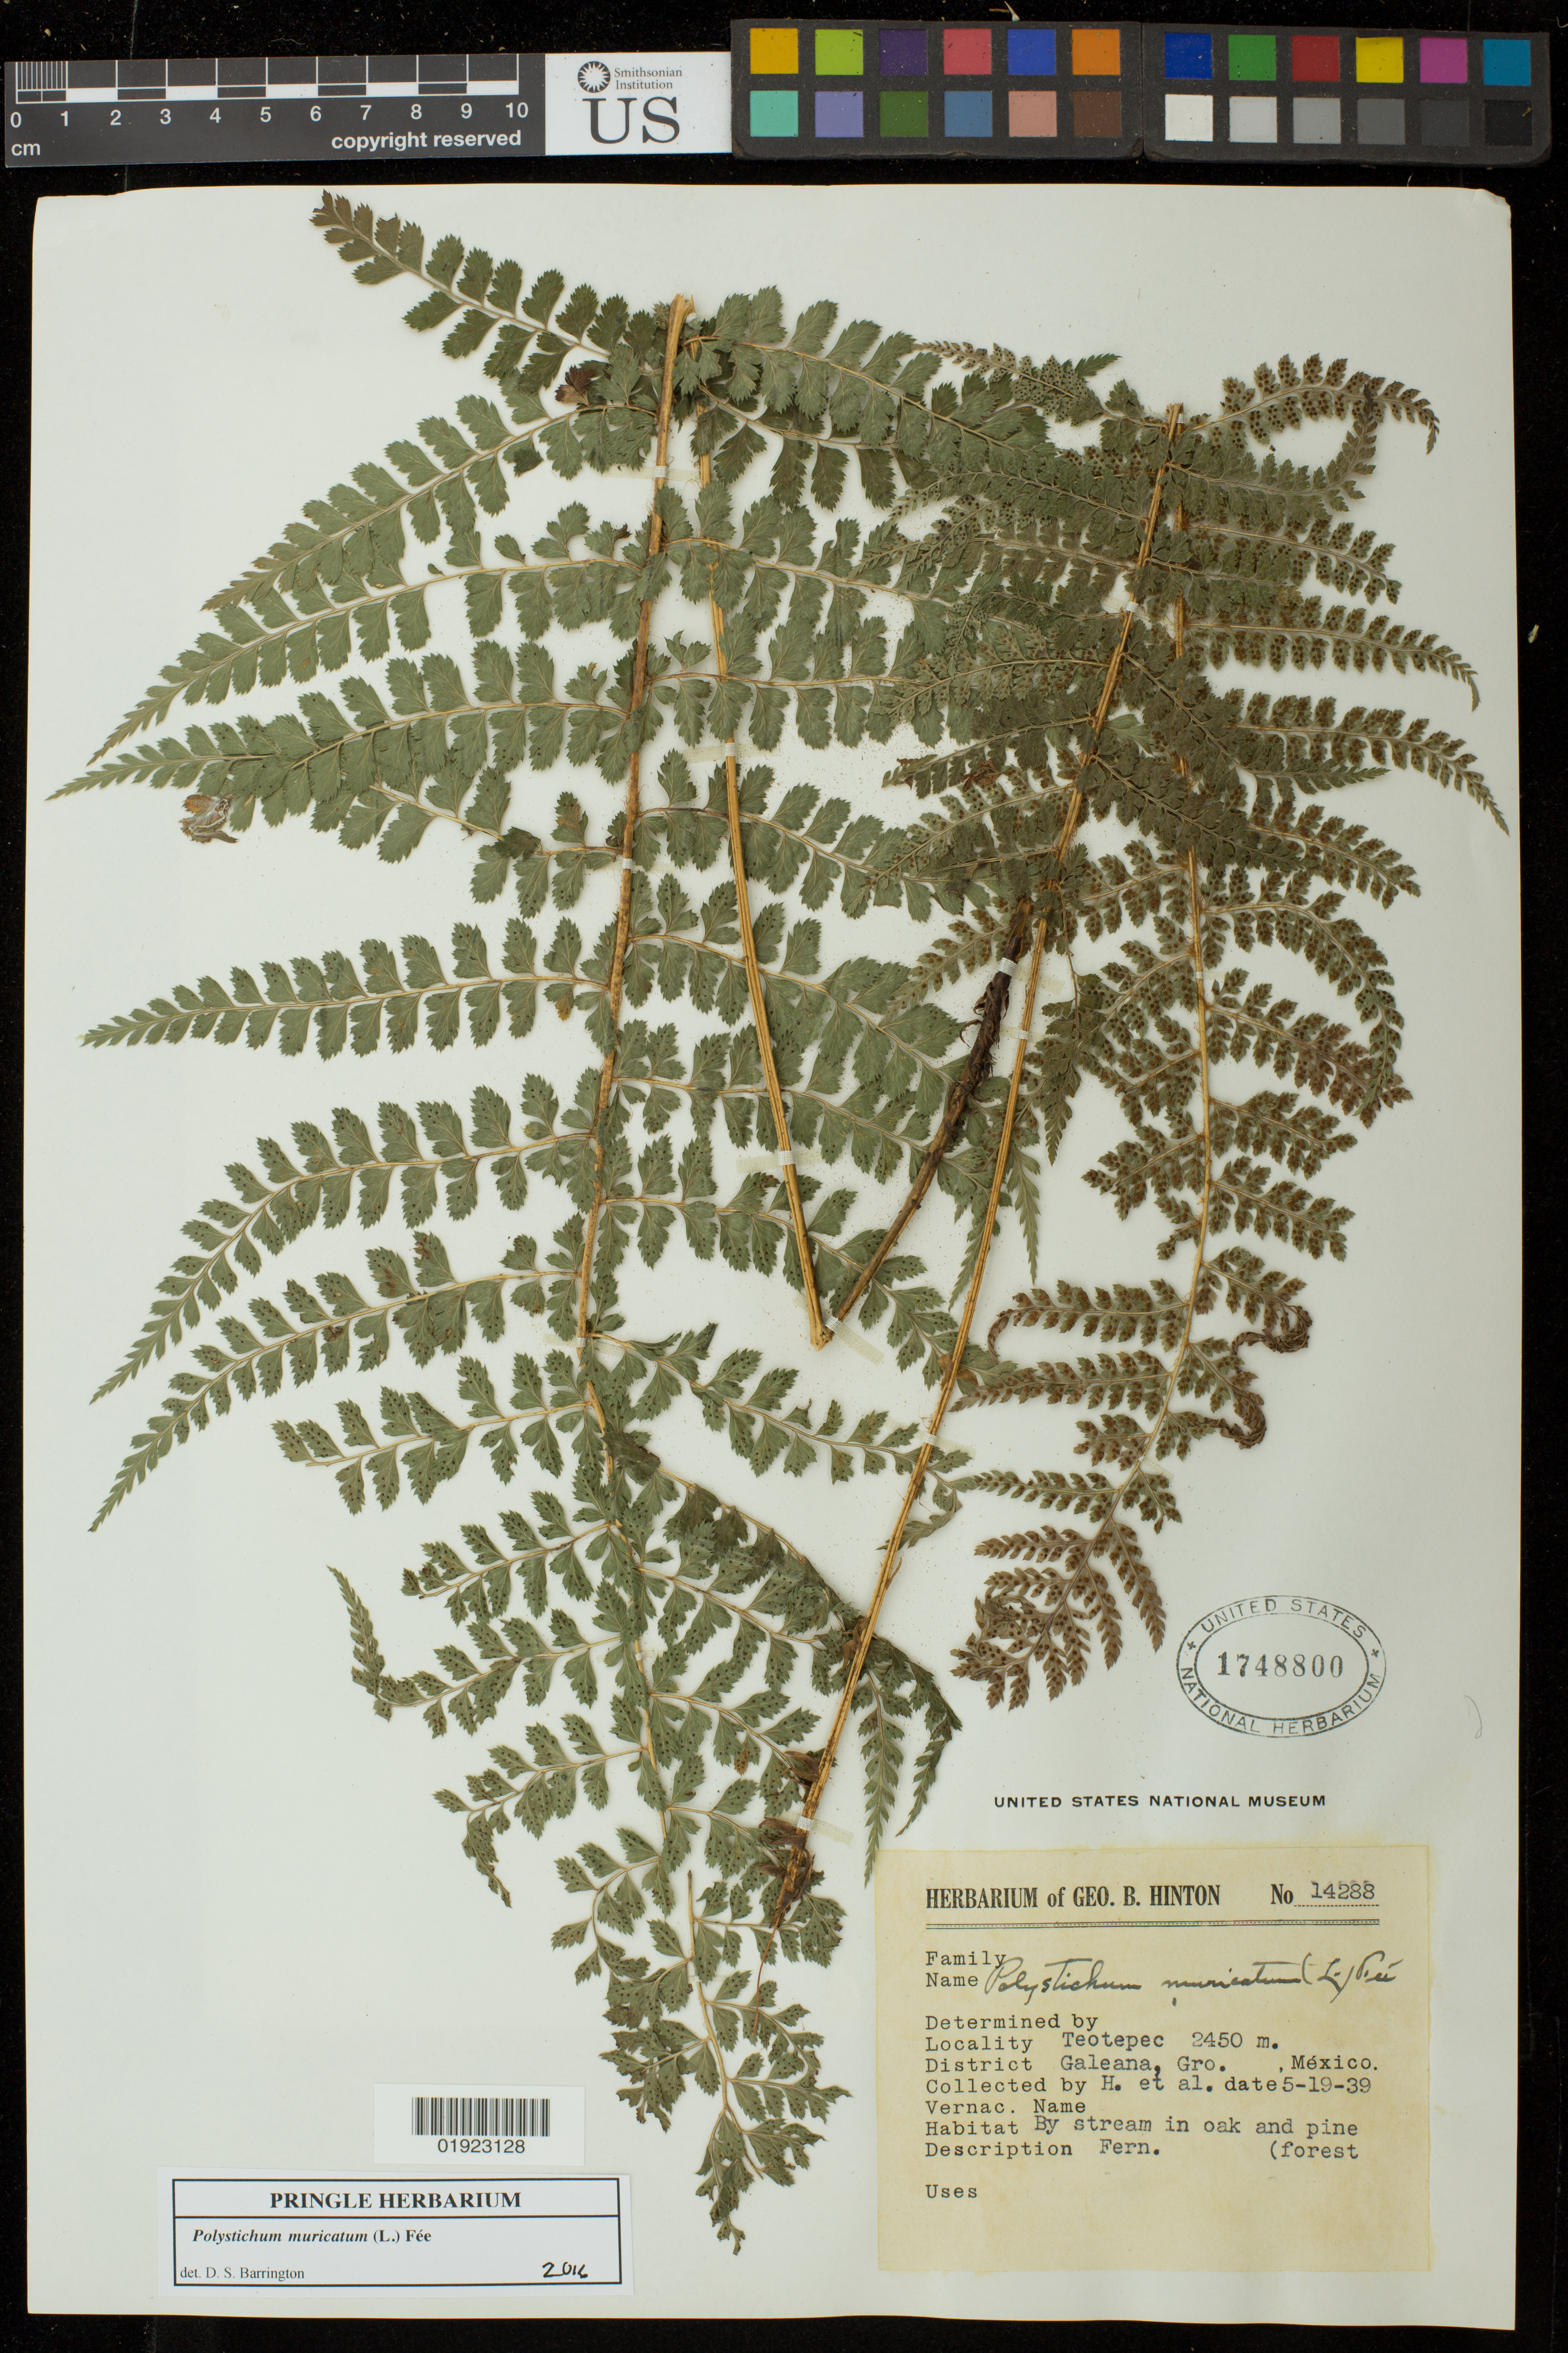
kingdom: Plantae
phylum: Tracheophyta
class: Polypodiopsida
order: Polypodiales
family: Dryopteridaceae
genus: Polystichum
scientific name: Polystichum muricatum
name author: (L.) Fée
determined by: Barrington, D. S., Curator (VT), University of Vermont (UNITED STATES)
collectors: G. B. Hinton et al.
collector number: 14288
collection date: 1939-05-15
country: Mexico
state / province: Guerrero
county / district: Galeana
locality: Teotepec.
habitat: By stream in oak and pine forest.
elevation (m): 2450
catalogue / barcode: US 1748800